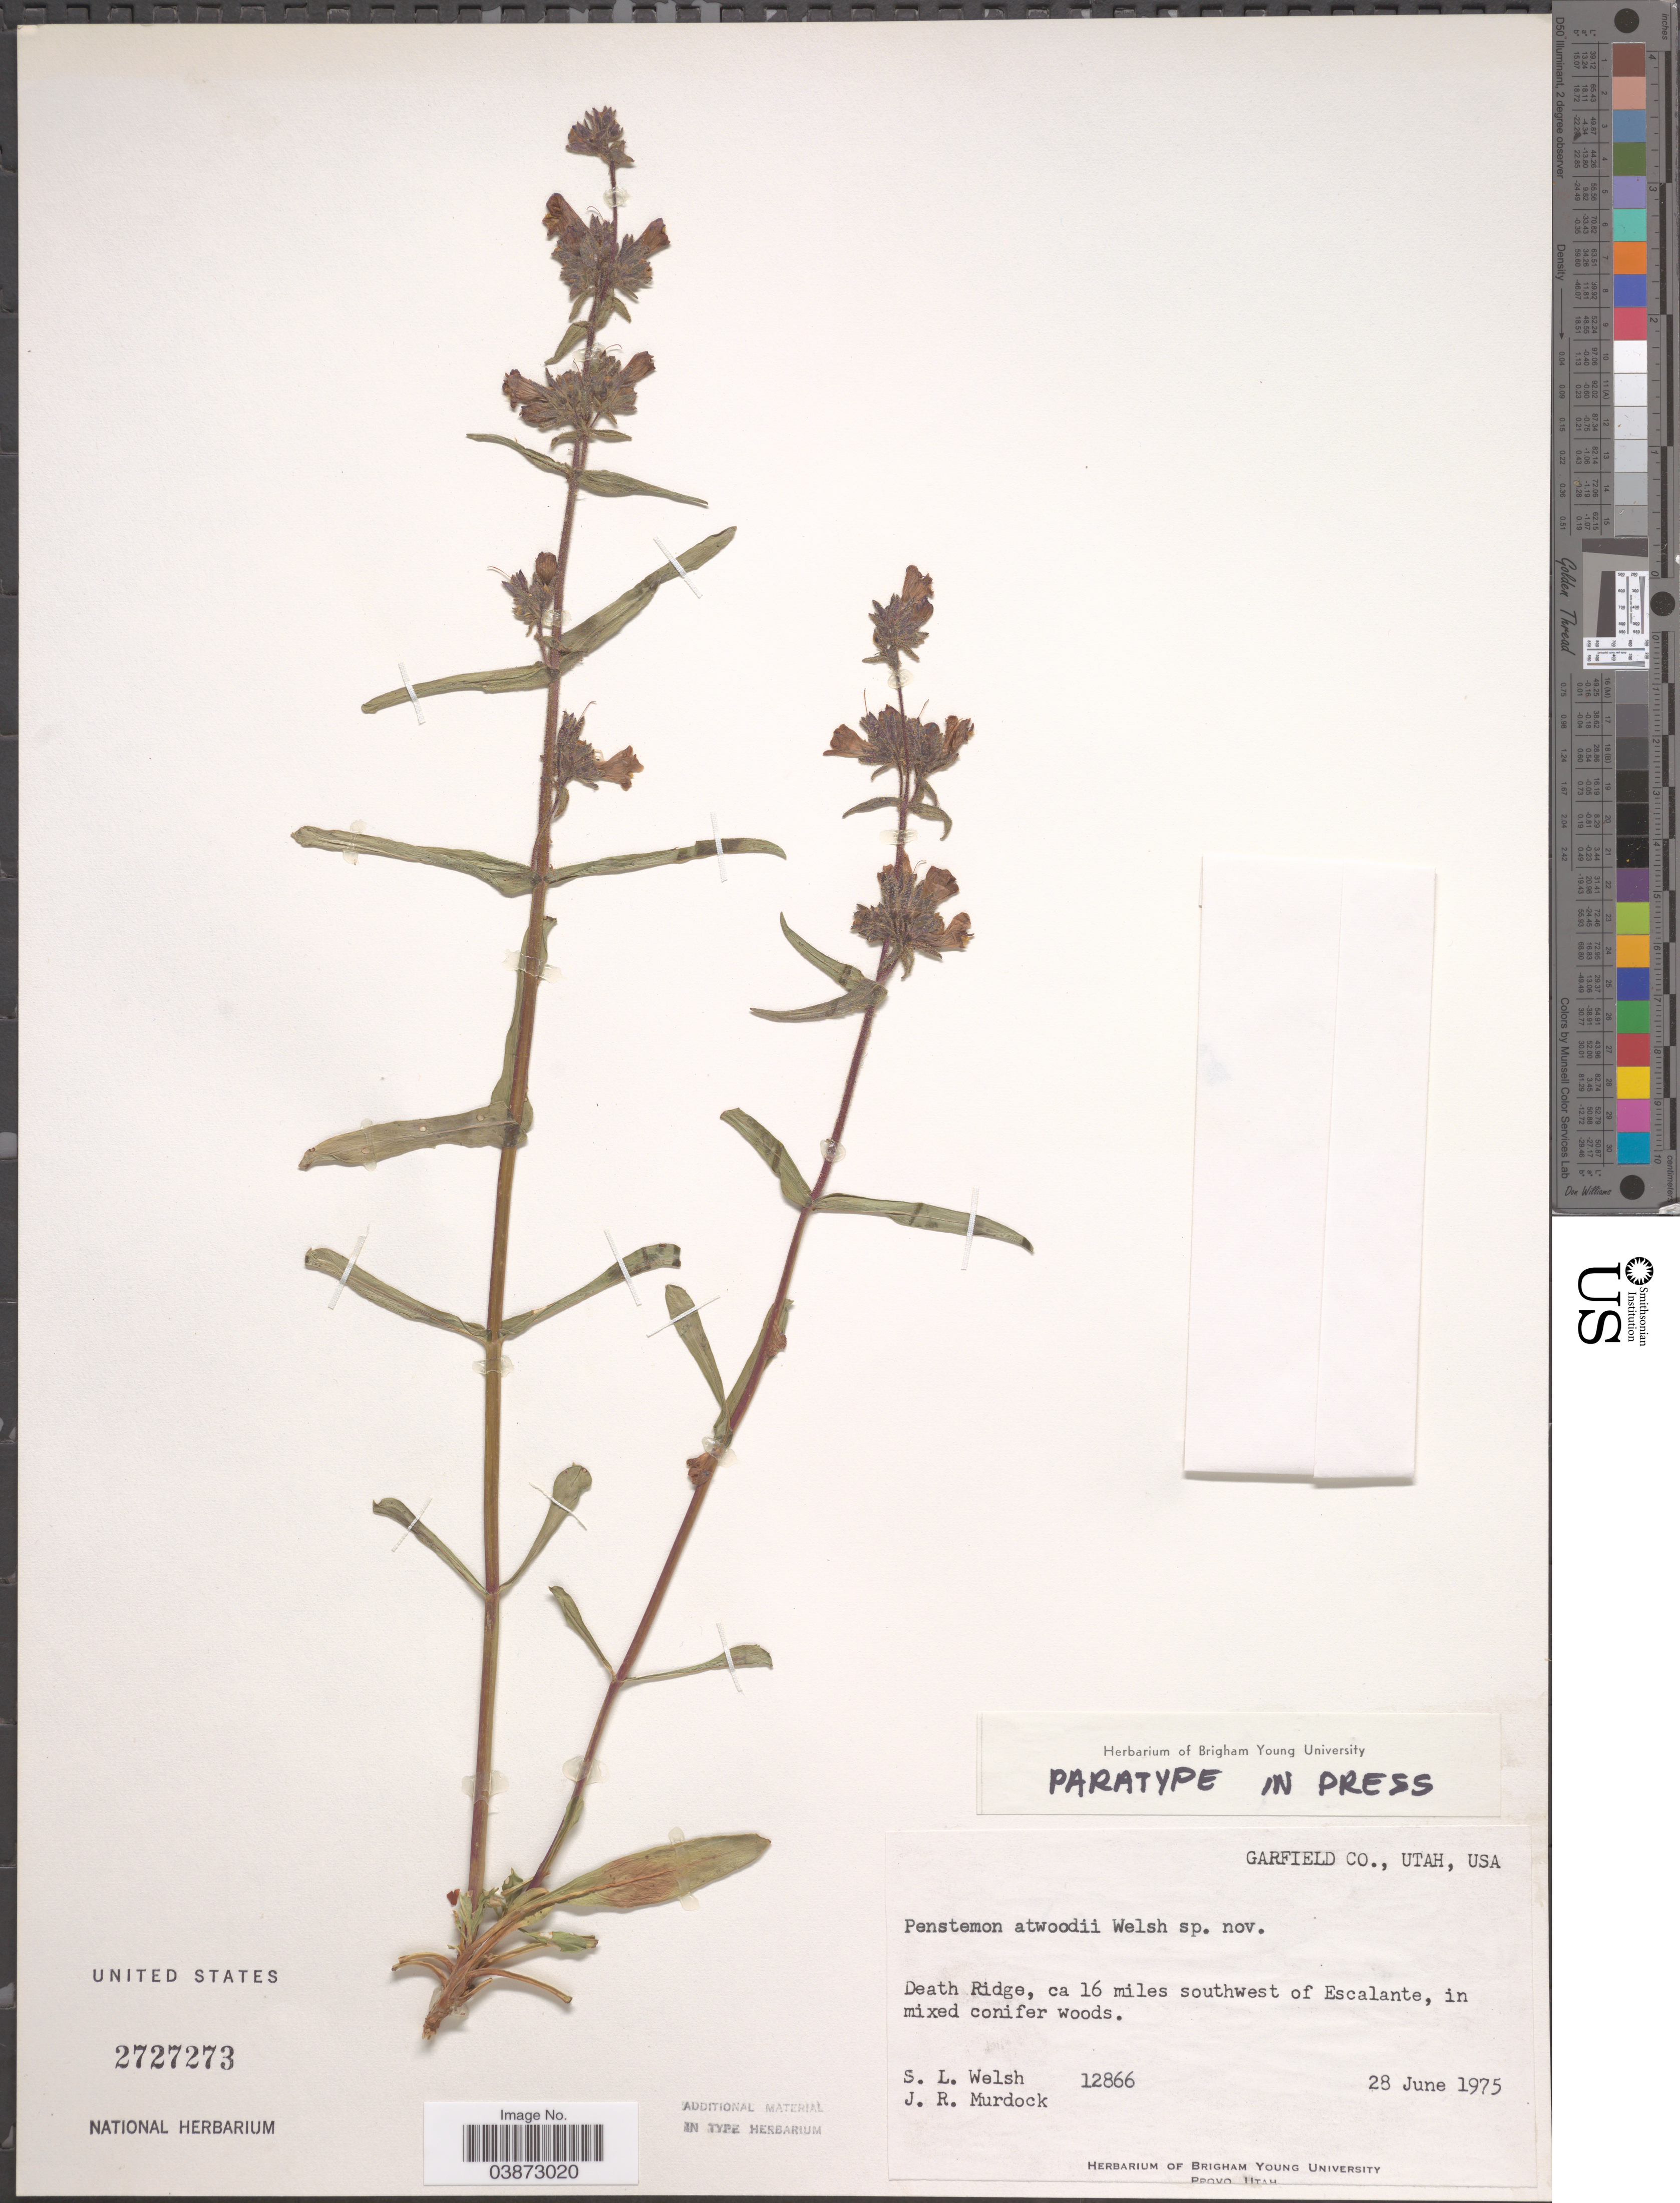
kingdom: Plantae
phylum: Tracheophyta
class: Magnoliopsida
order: Lamiales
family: Plantaginaceae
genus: Penstemon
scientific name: Penstemon atwoodii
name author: S.L. Welsh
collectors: S. Welsh & J. Murdock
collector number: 12866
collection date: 1975-06-28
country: United States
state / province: Utah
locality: Garfield Co. Death Ridge, ca 16 miles southwest of Escalante, in mixed conifer woods.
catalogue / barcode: US 2727273